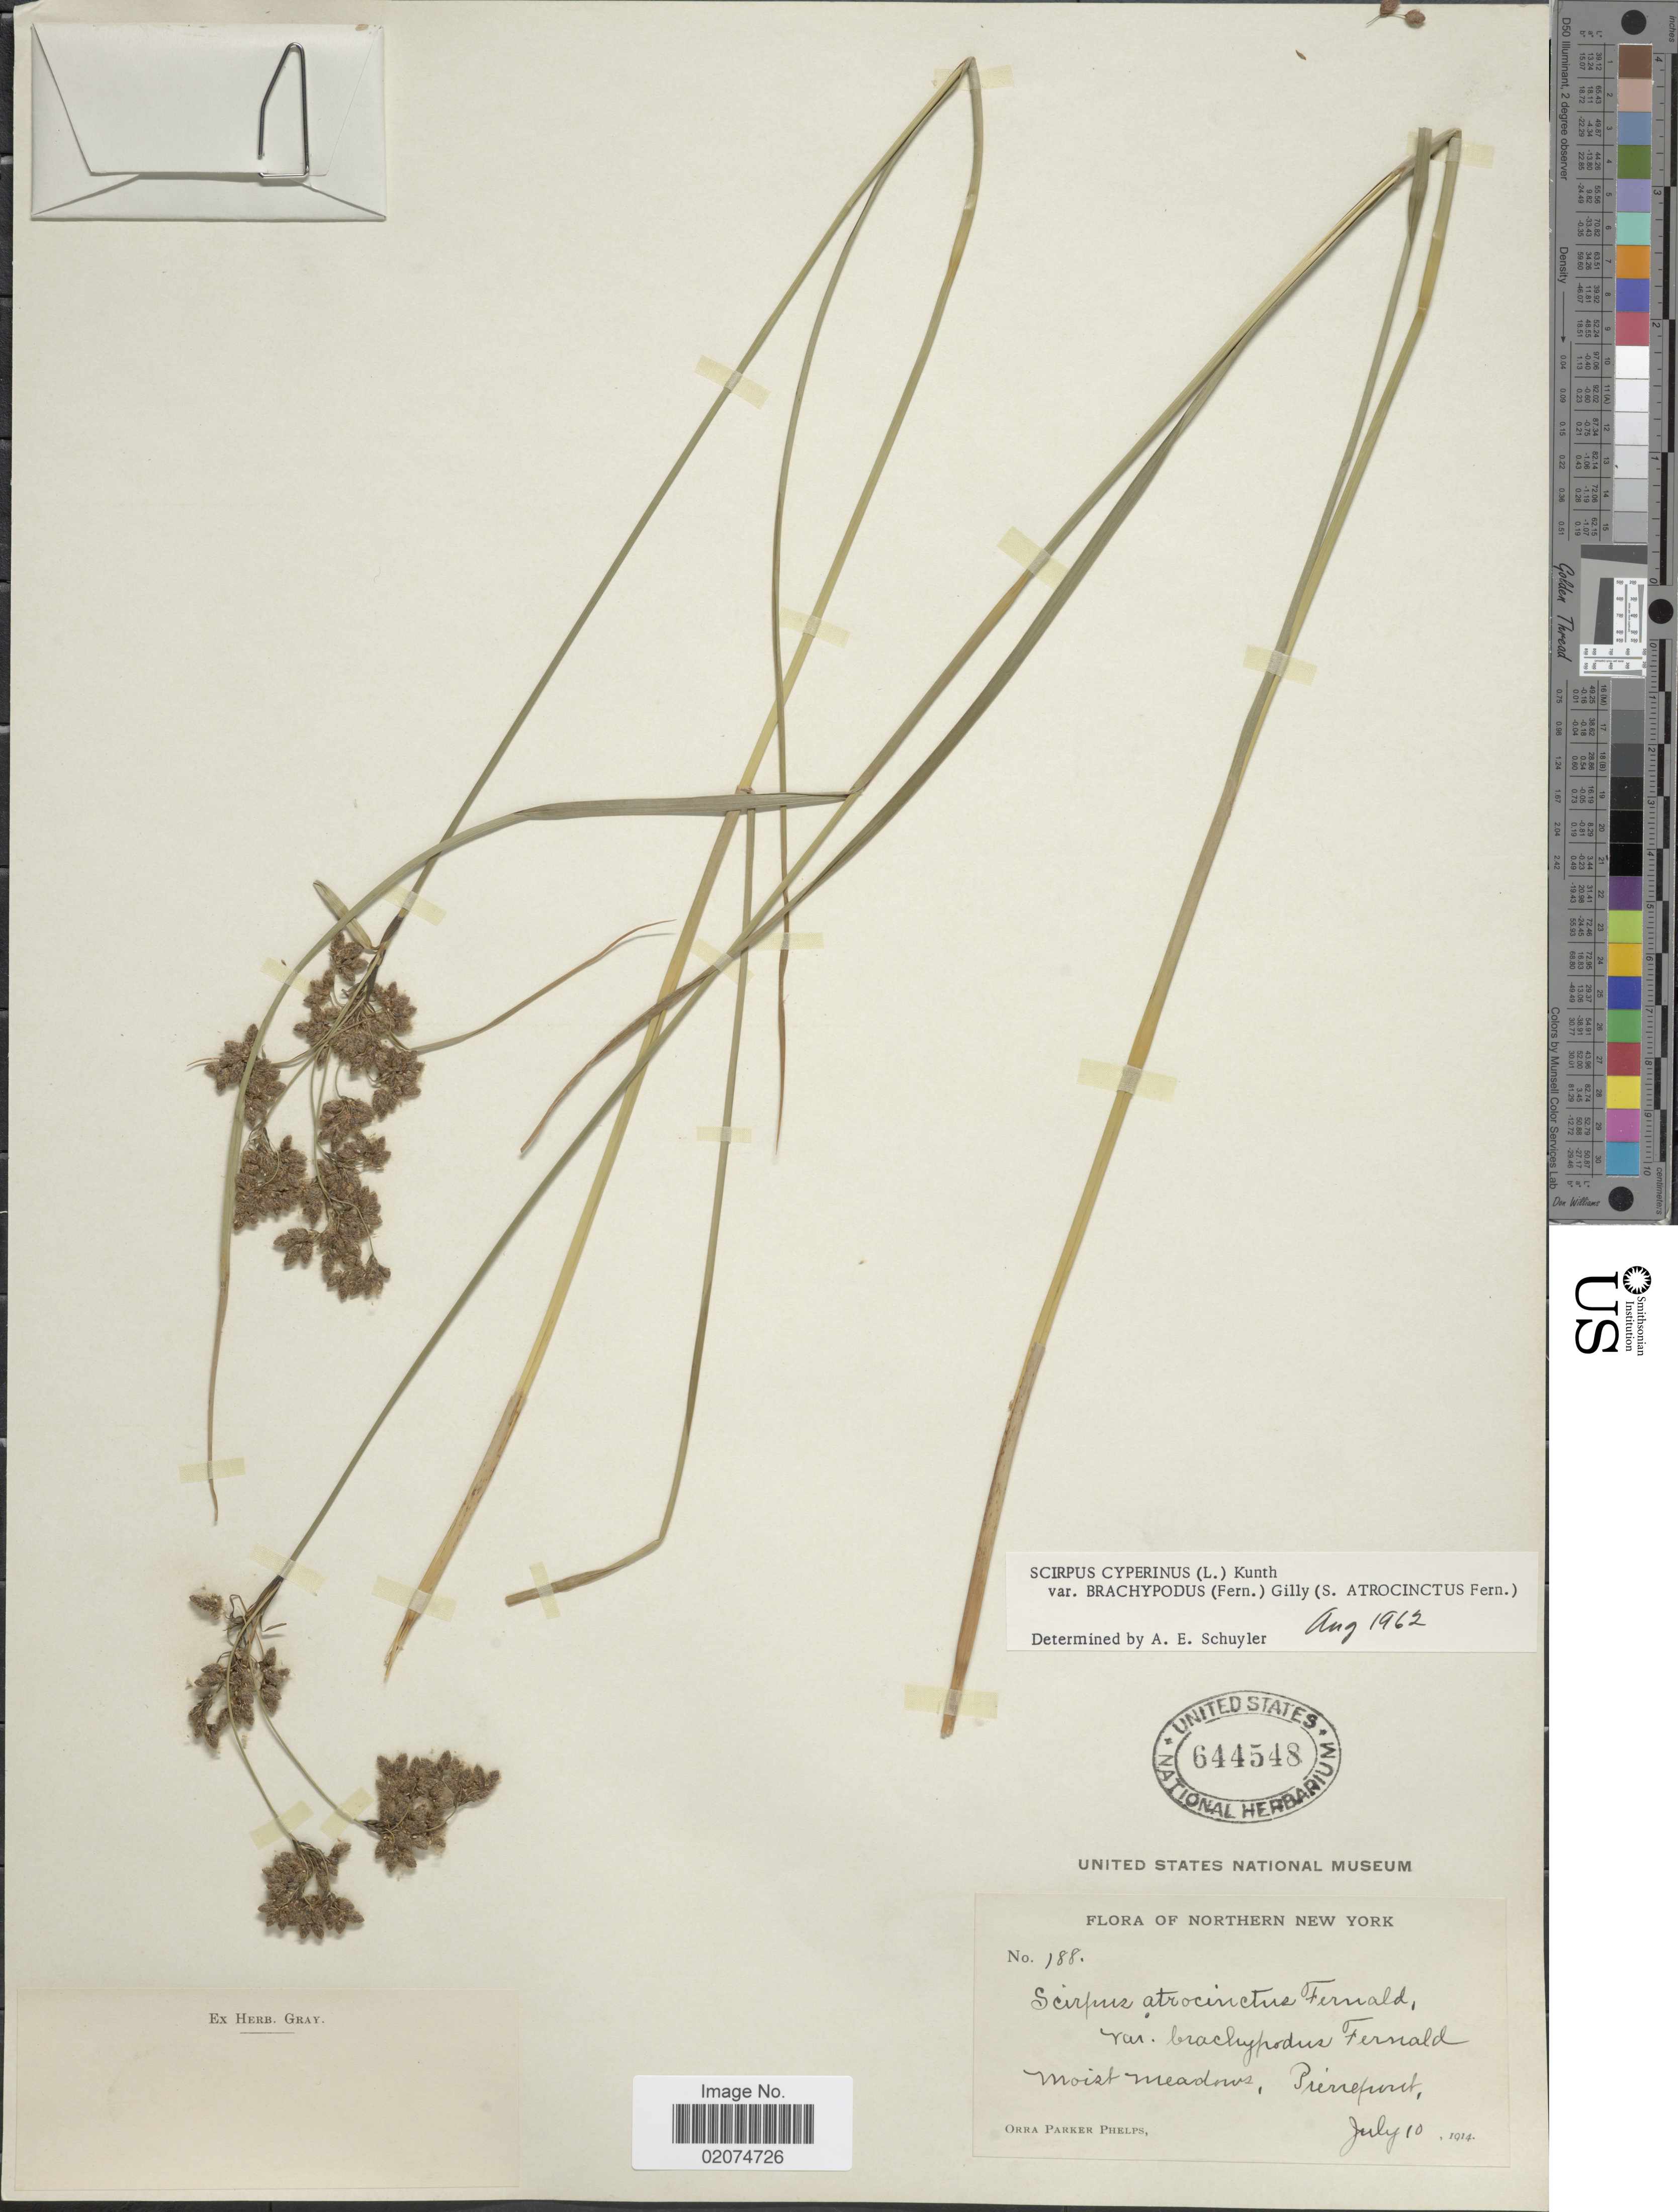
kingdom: Plantae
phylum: Tracheophyta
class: Liliopsida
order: Poales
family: Cyperaceae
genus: Scirpus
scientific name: Scirpus atrocinctus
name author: Fernald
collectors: O. P. Phelps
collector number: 188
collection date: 1914-07-10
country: United States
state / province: New York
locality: Northern New York, Pierrepont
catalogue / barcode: US 644548